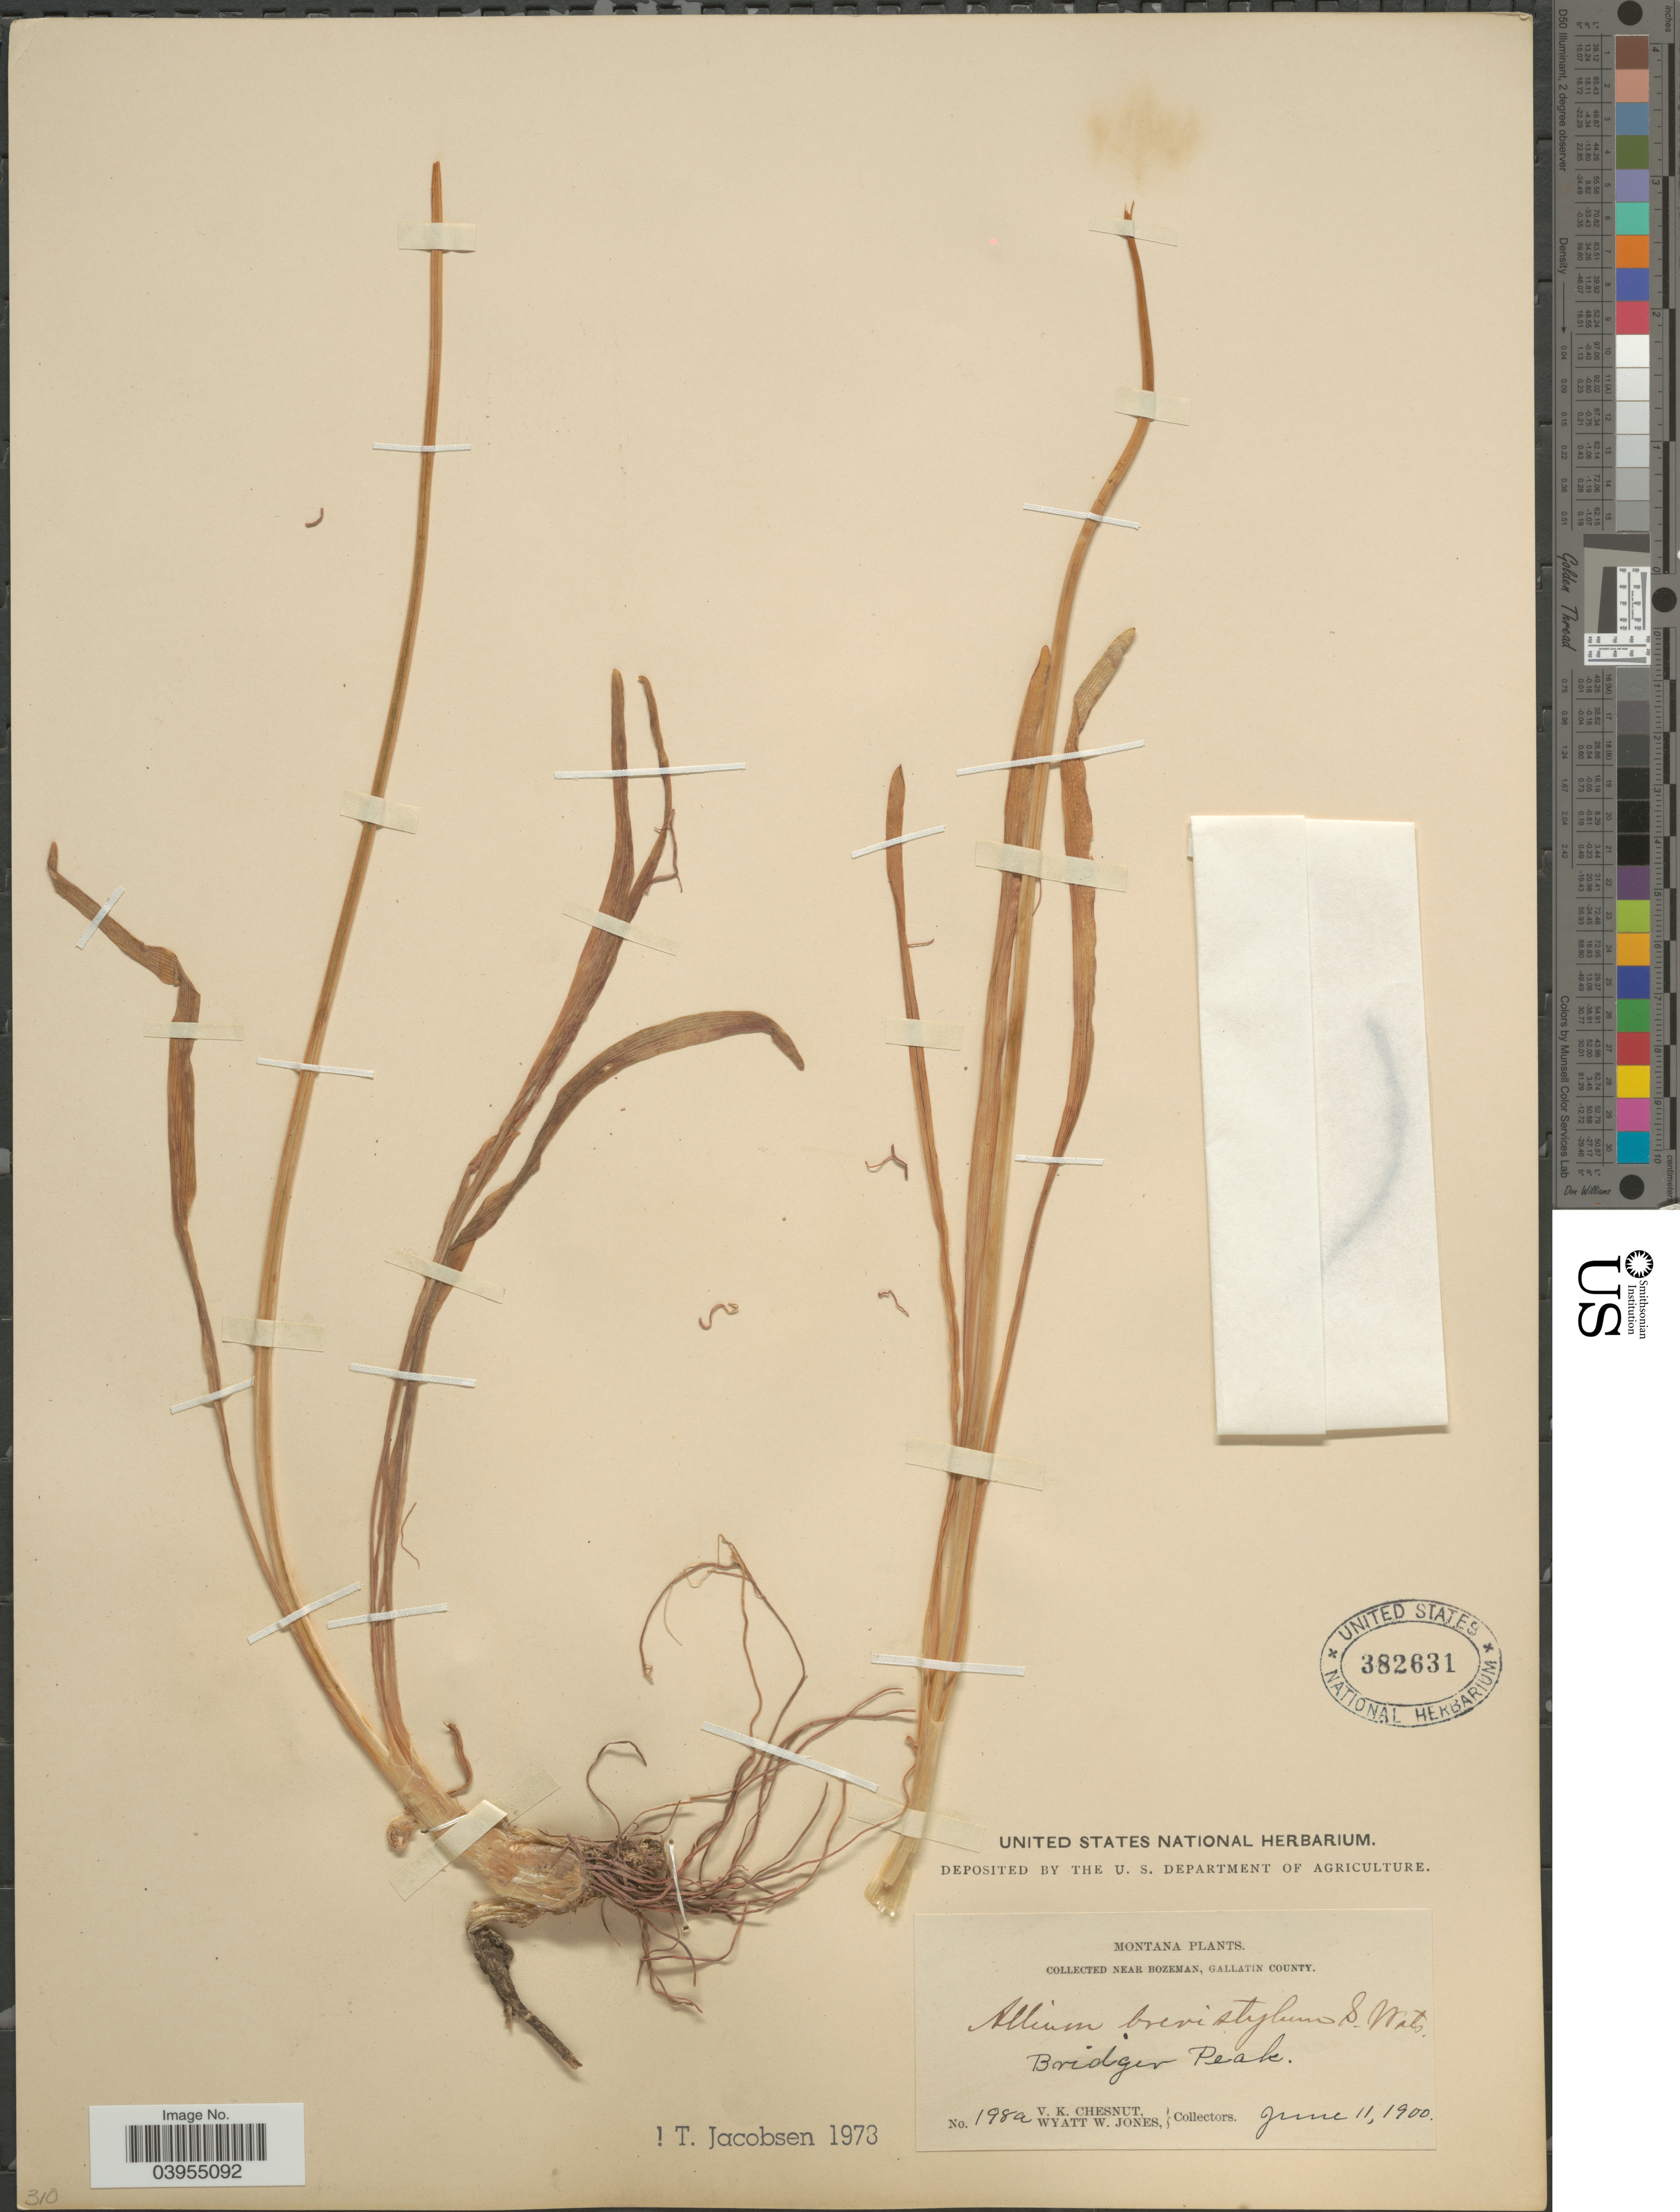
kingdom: Plantae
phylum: Tracheophyta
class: Liliopsida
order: Asparagales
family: Amaryllidaceae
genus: Allium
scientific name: Allium brevistylum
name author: S. Watson in C. King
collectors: V. Chesnut & W. W. Jones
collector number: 198a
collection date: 1900-06-11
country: United States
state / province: Montana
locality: Near Bozeman, Gallatin County. Bridger Peak.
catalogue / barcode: US 382631